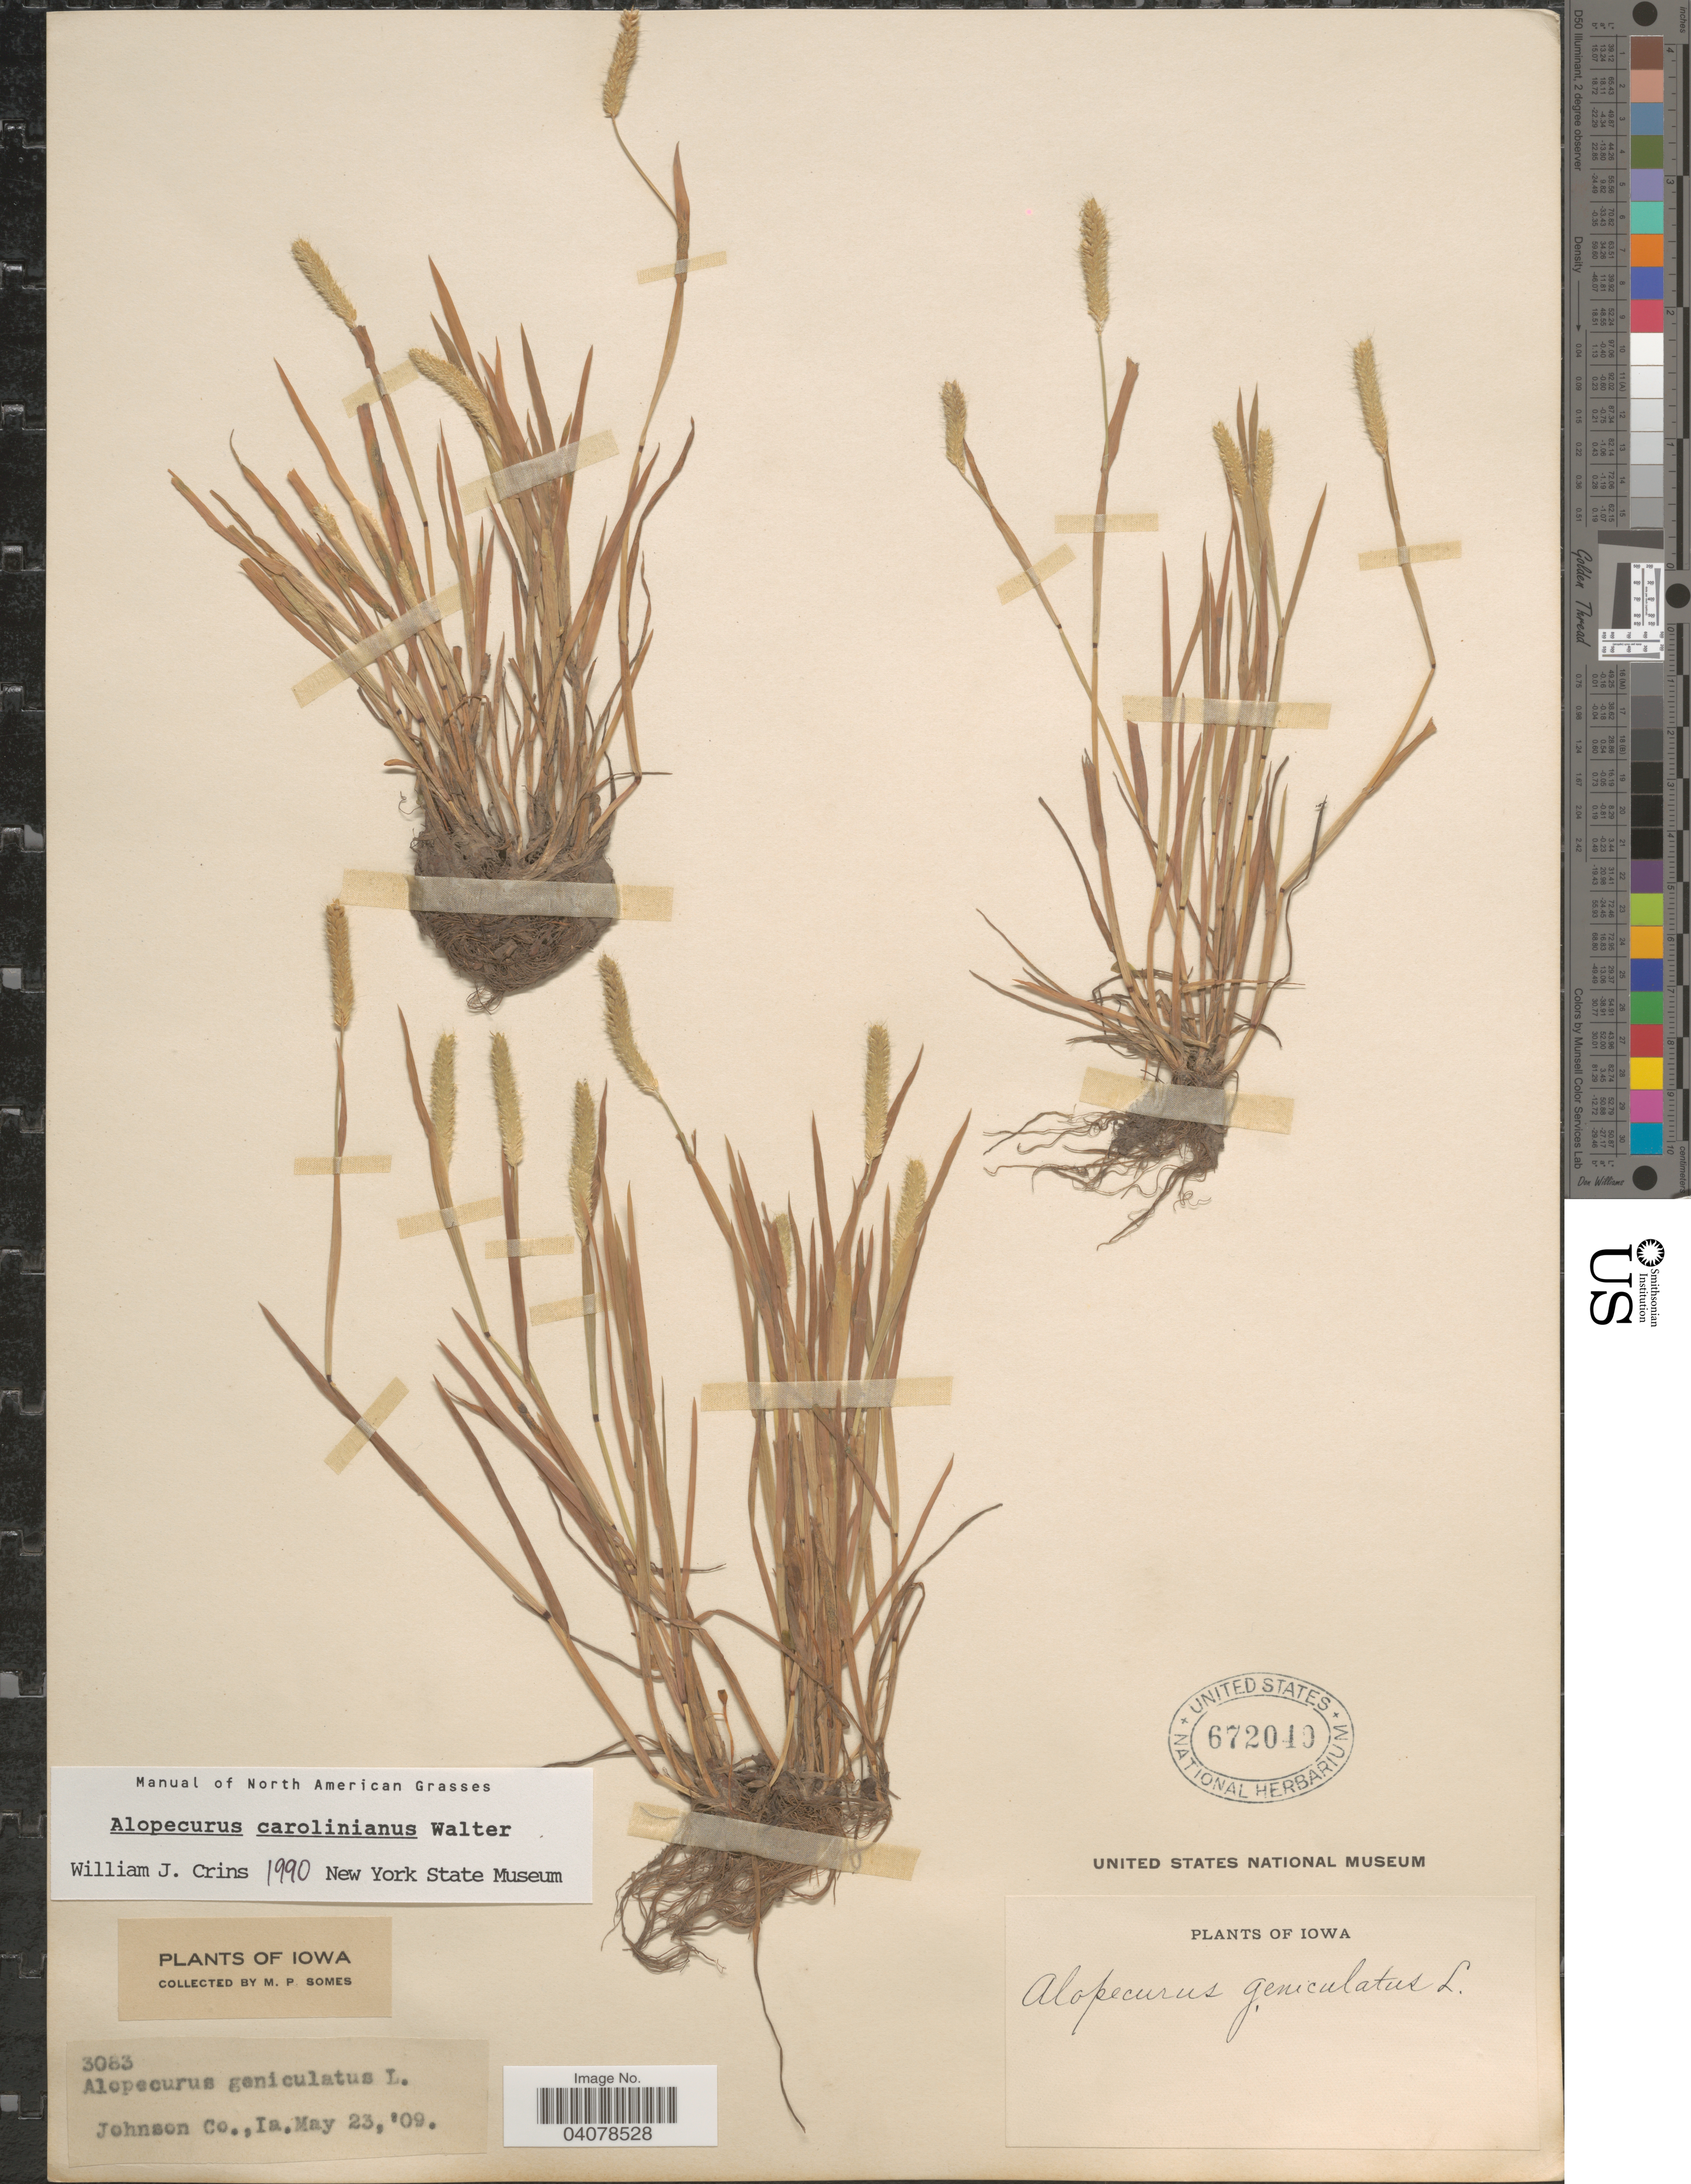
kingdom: Plantae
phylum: Tracheophyta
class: Liliopsida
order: Poales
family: Poaceae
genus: Alopecurus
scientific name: Alopecurus carolinianus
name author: Walter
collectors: M. Somes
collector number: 3083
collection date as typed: Transcribed d/m/y: 23/5/9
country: United States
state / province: Iowa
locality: Johnson Co.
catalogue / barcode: US 672040